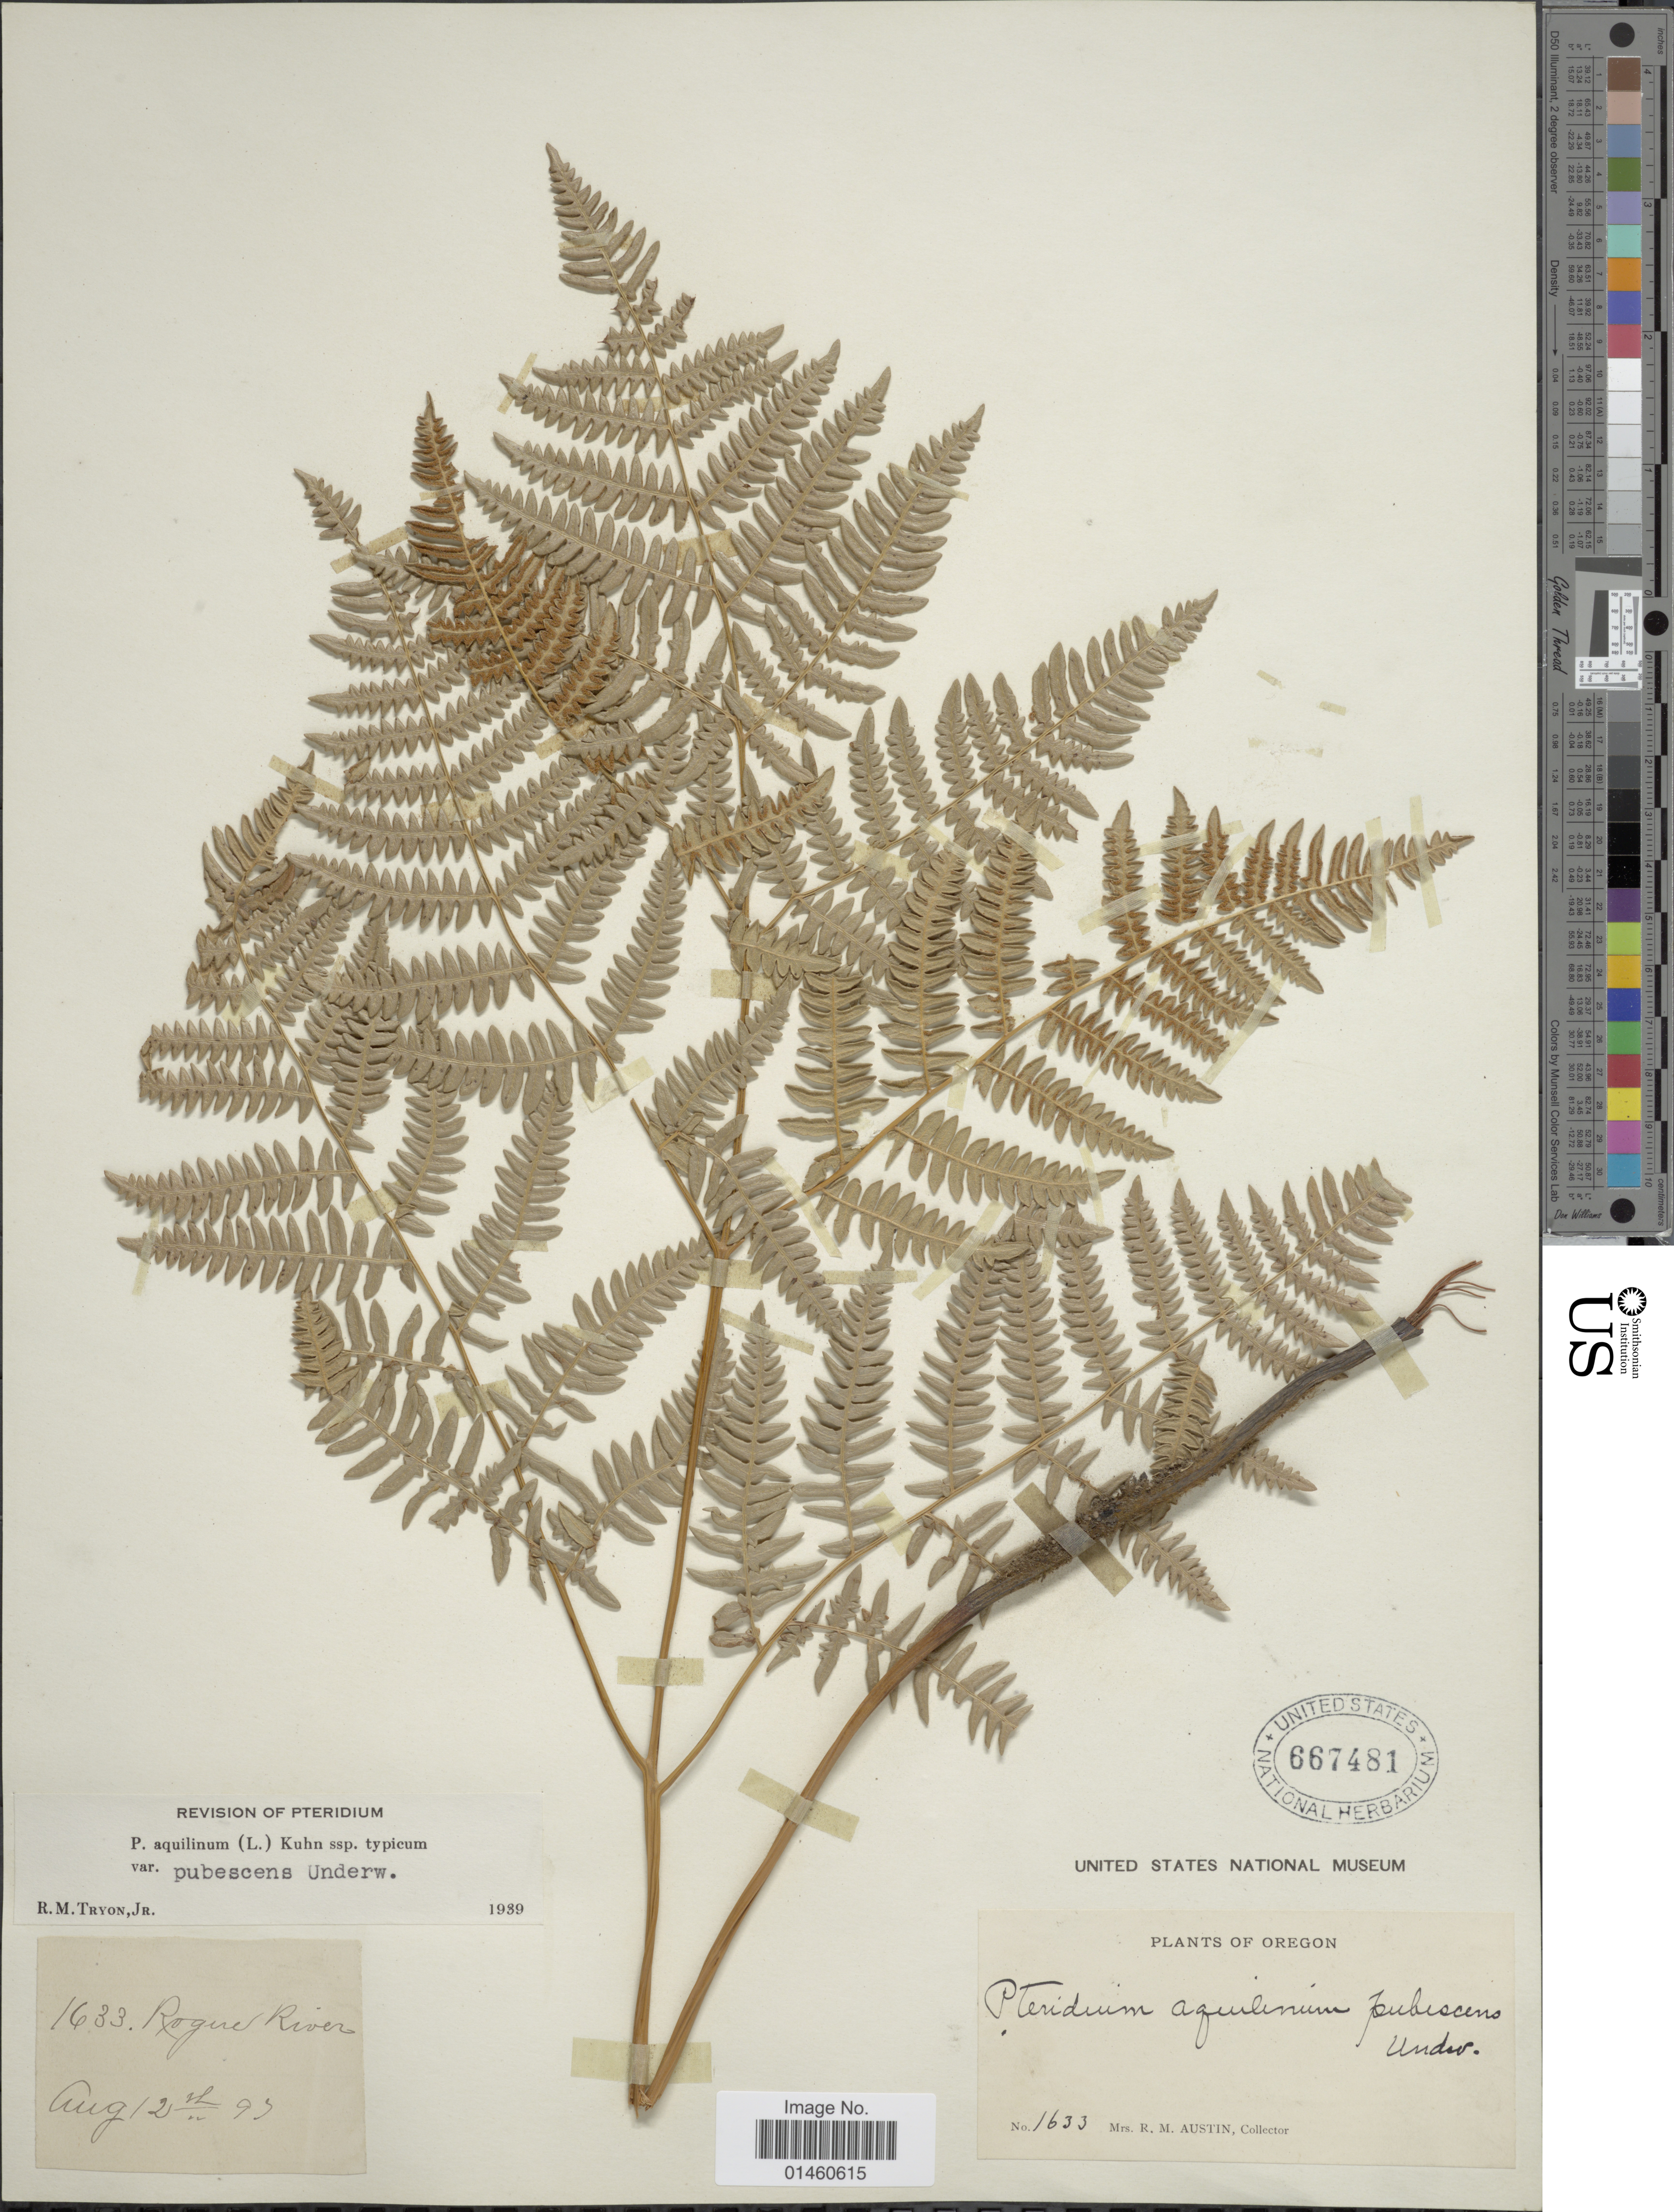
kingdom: Plantae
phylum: Tracheophyta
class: Polypodiopsida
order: Polypodiales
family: Dennstaedtiaceae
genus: Pteridium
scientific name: Pteridium pubescens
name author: (Underw.) Christenh.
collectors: R. Austin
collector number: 1633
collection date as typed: Transcribed d/m/y: 12/8/93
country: United States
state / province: Oregon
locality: Rogue River.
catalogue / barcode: US 667481